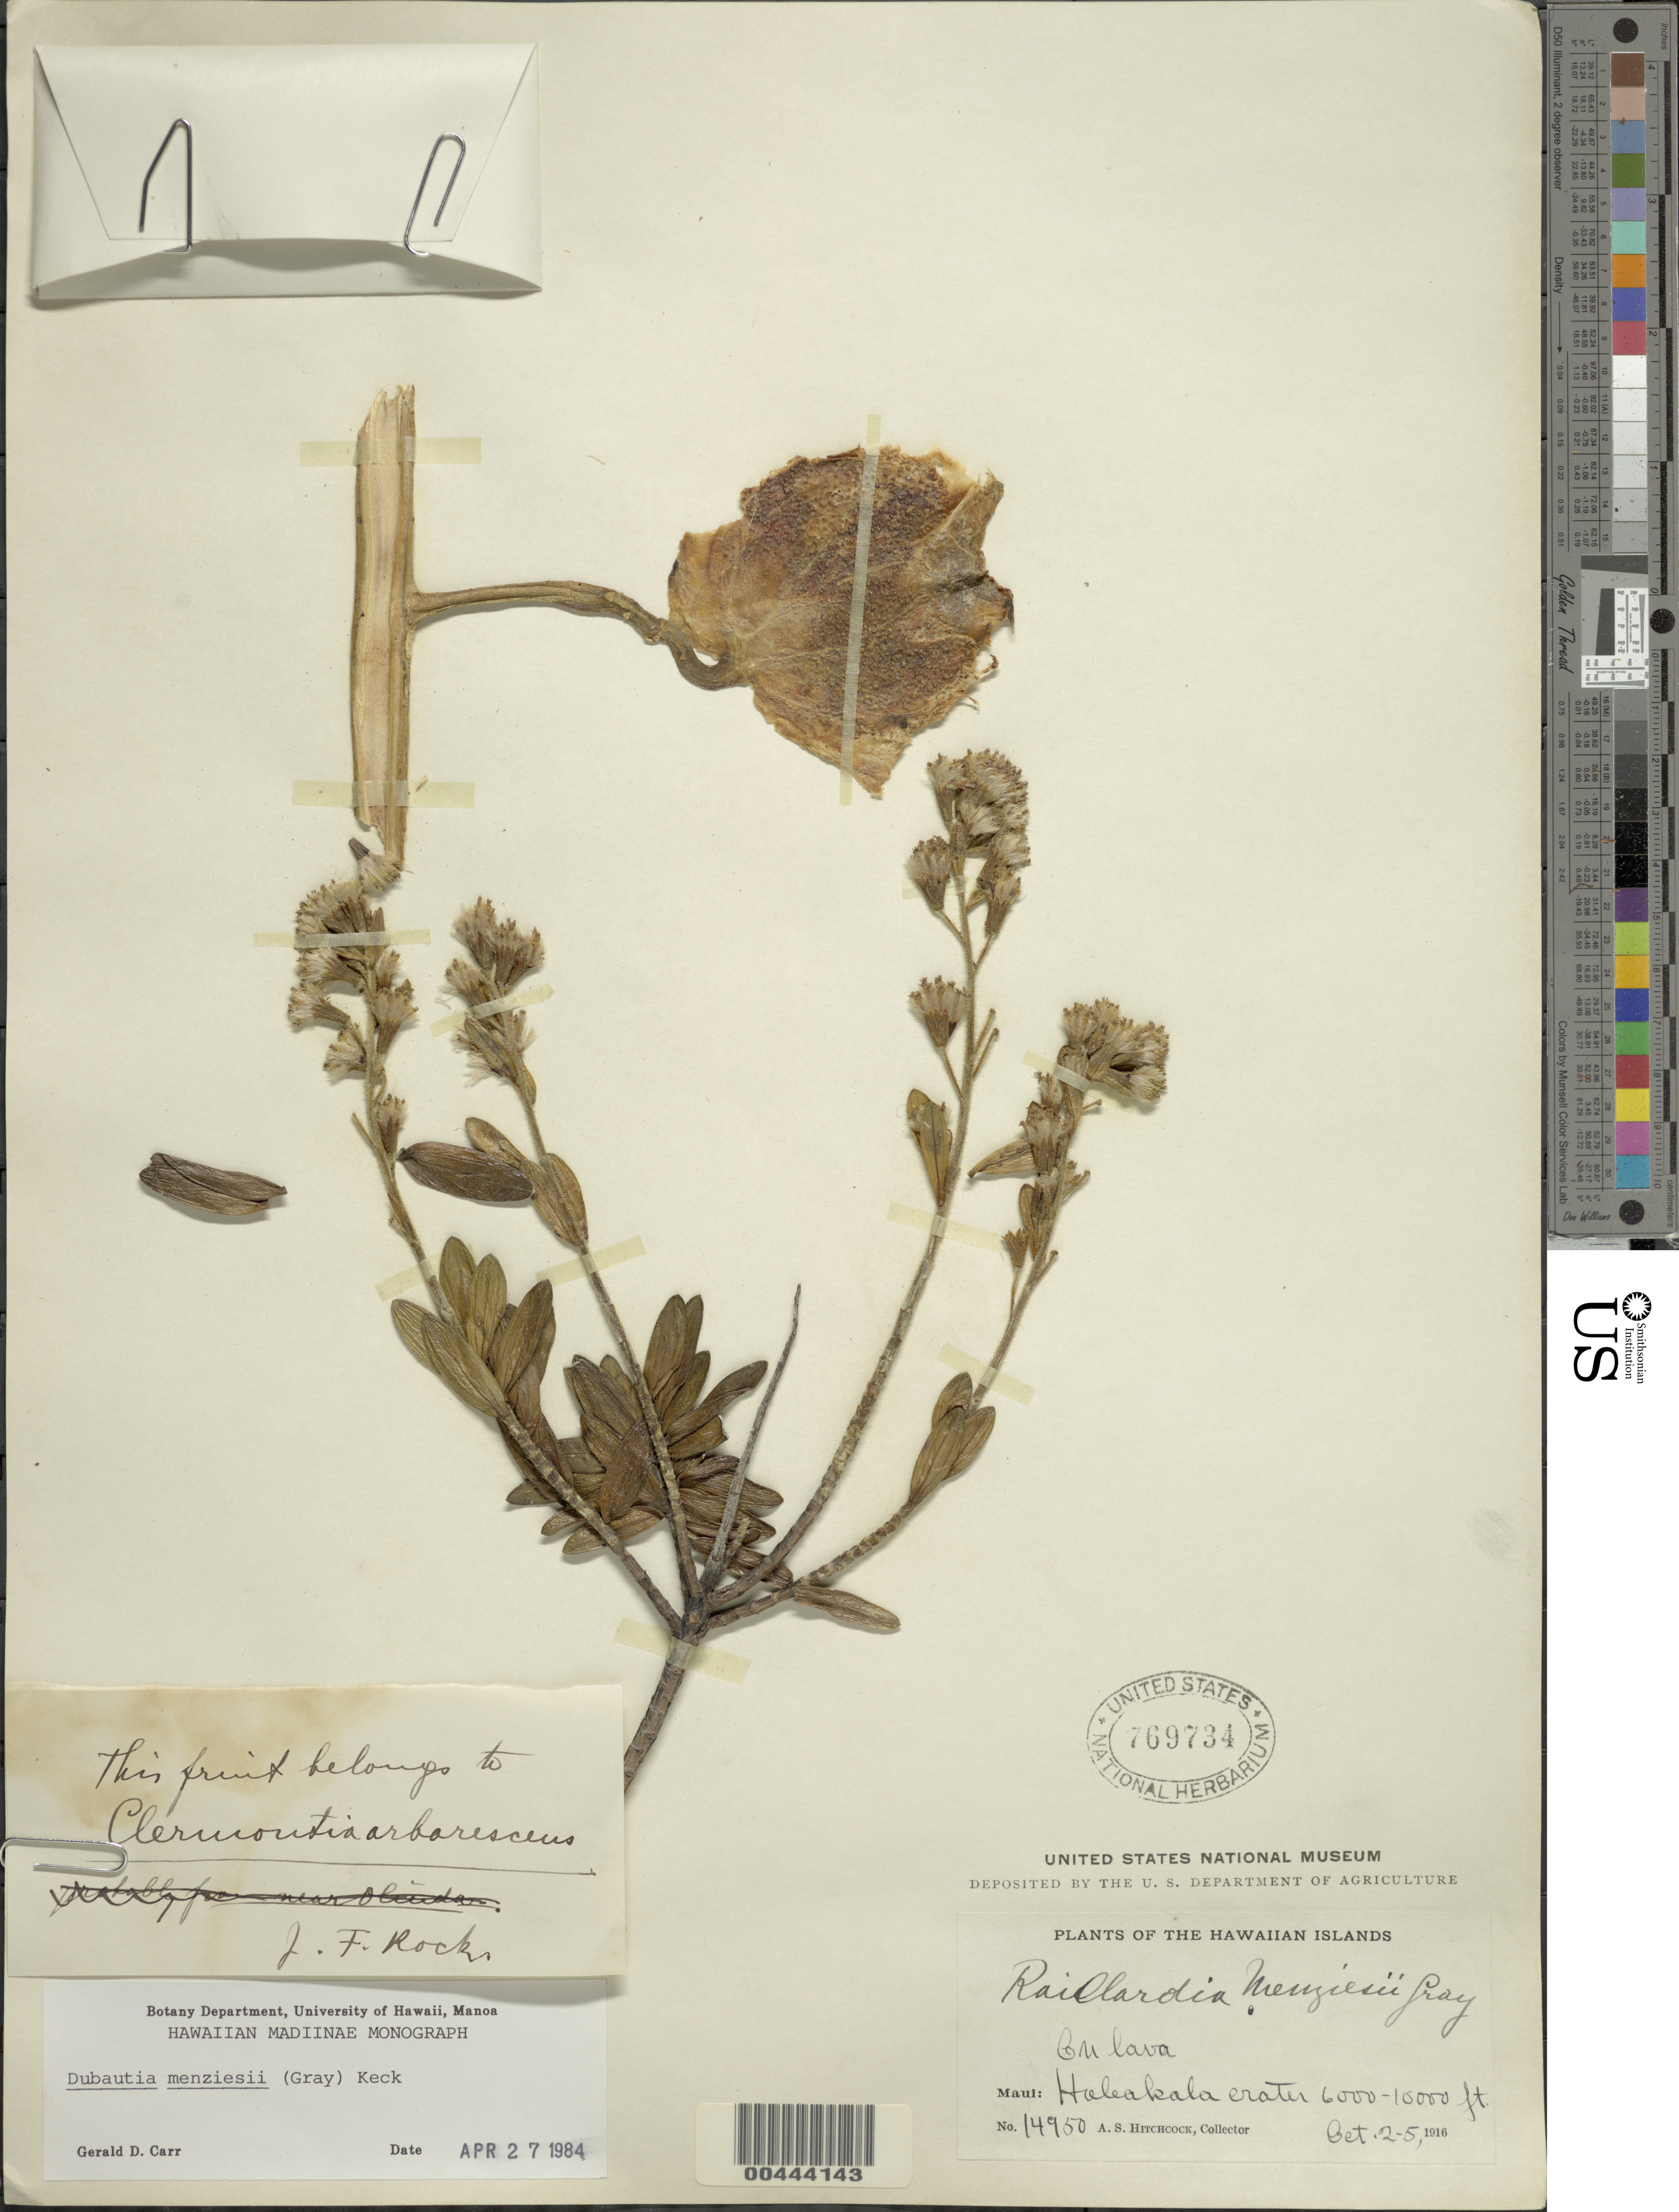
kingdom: Plantae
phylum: Tracheophyta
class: Magnoliopsida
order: Asterales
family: Asteraceae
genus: Dubautia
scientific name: Dubautia menziesii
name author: (A. Gray) D.D. Keck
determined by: Carr, G. D.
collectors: A. S. Hitchcock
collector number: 14950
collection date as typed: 2 Oct 1916 to 5 Oct 1916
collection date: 1916-10-02/1916-10-05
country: United States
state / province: Hawaii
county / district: Maui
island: Maui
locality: Haleakala Crater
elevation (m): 1829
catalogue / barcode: US 769734